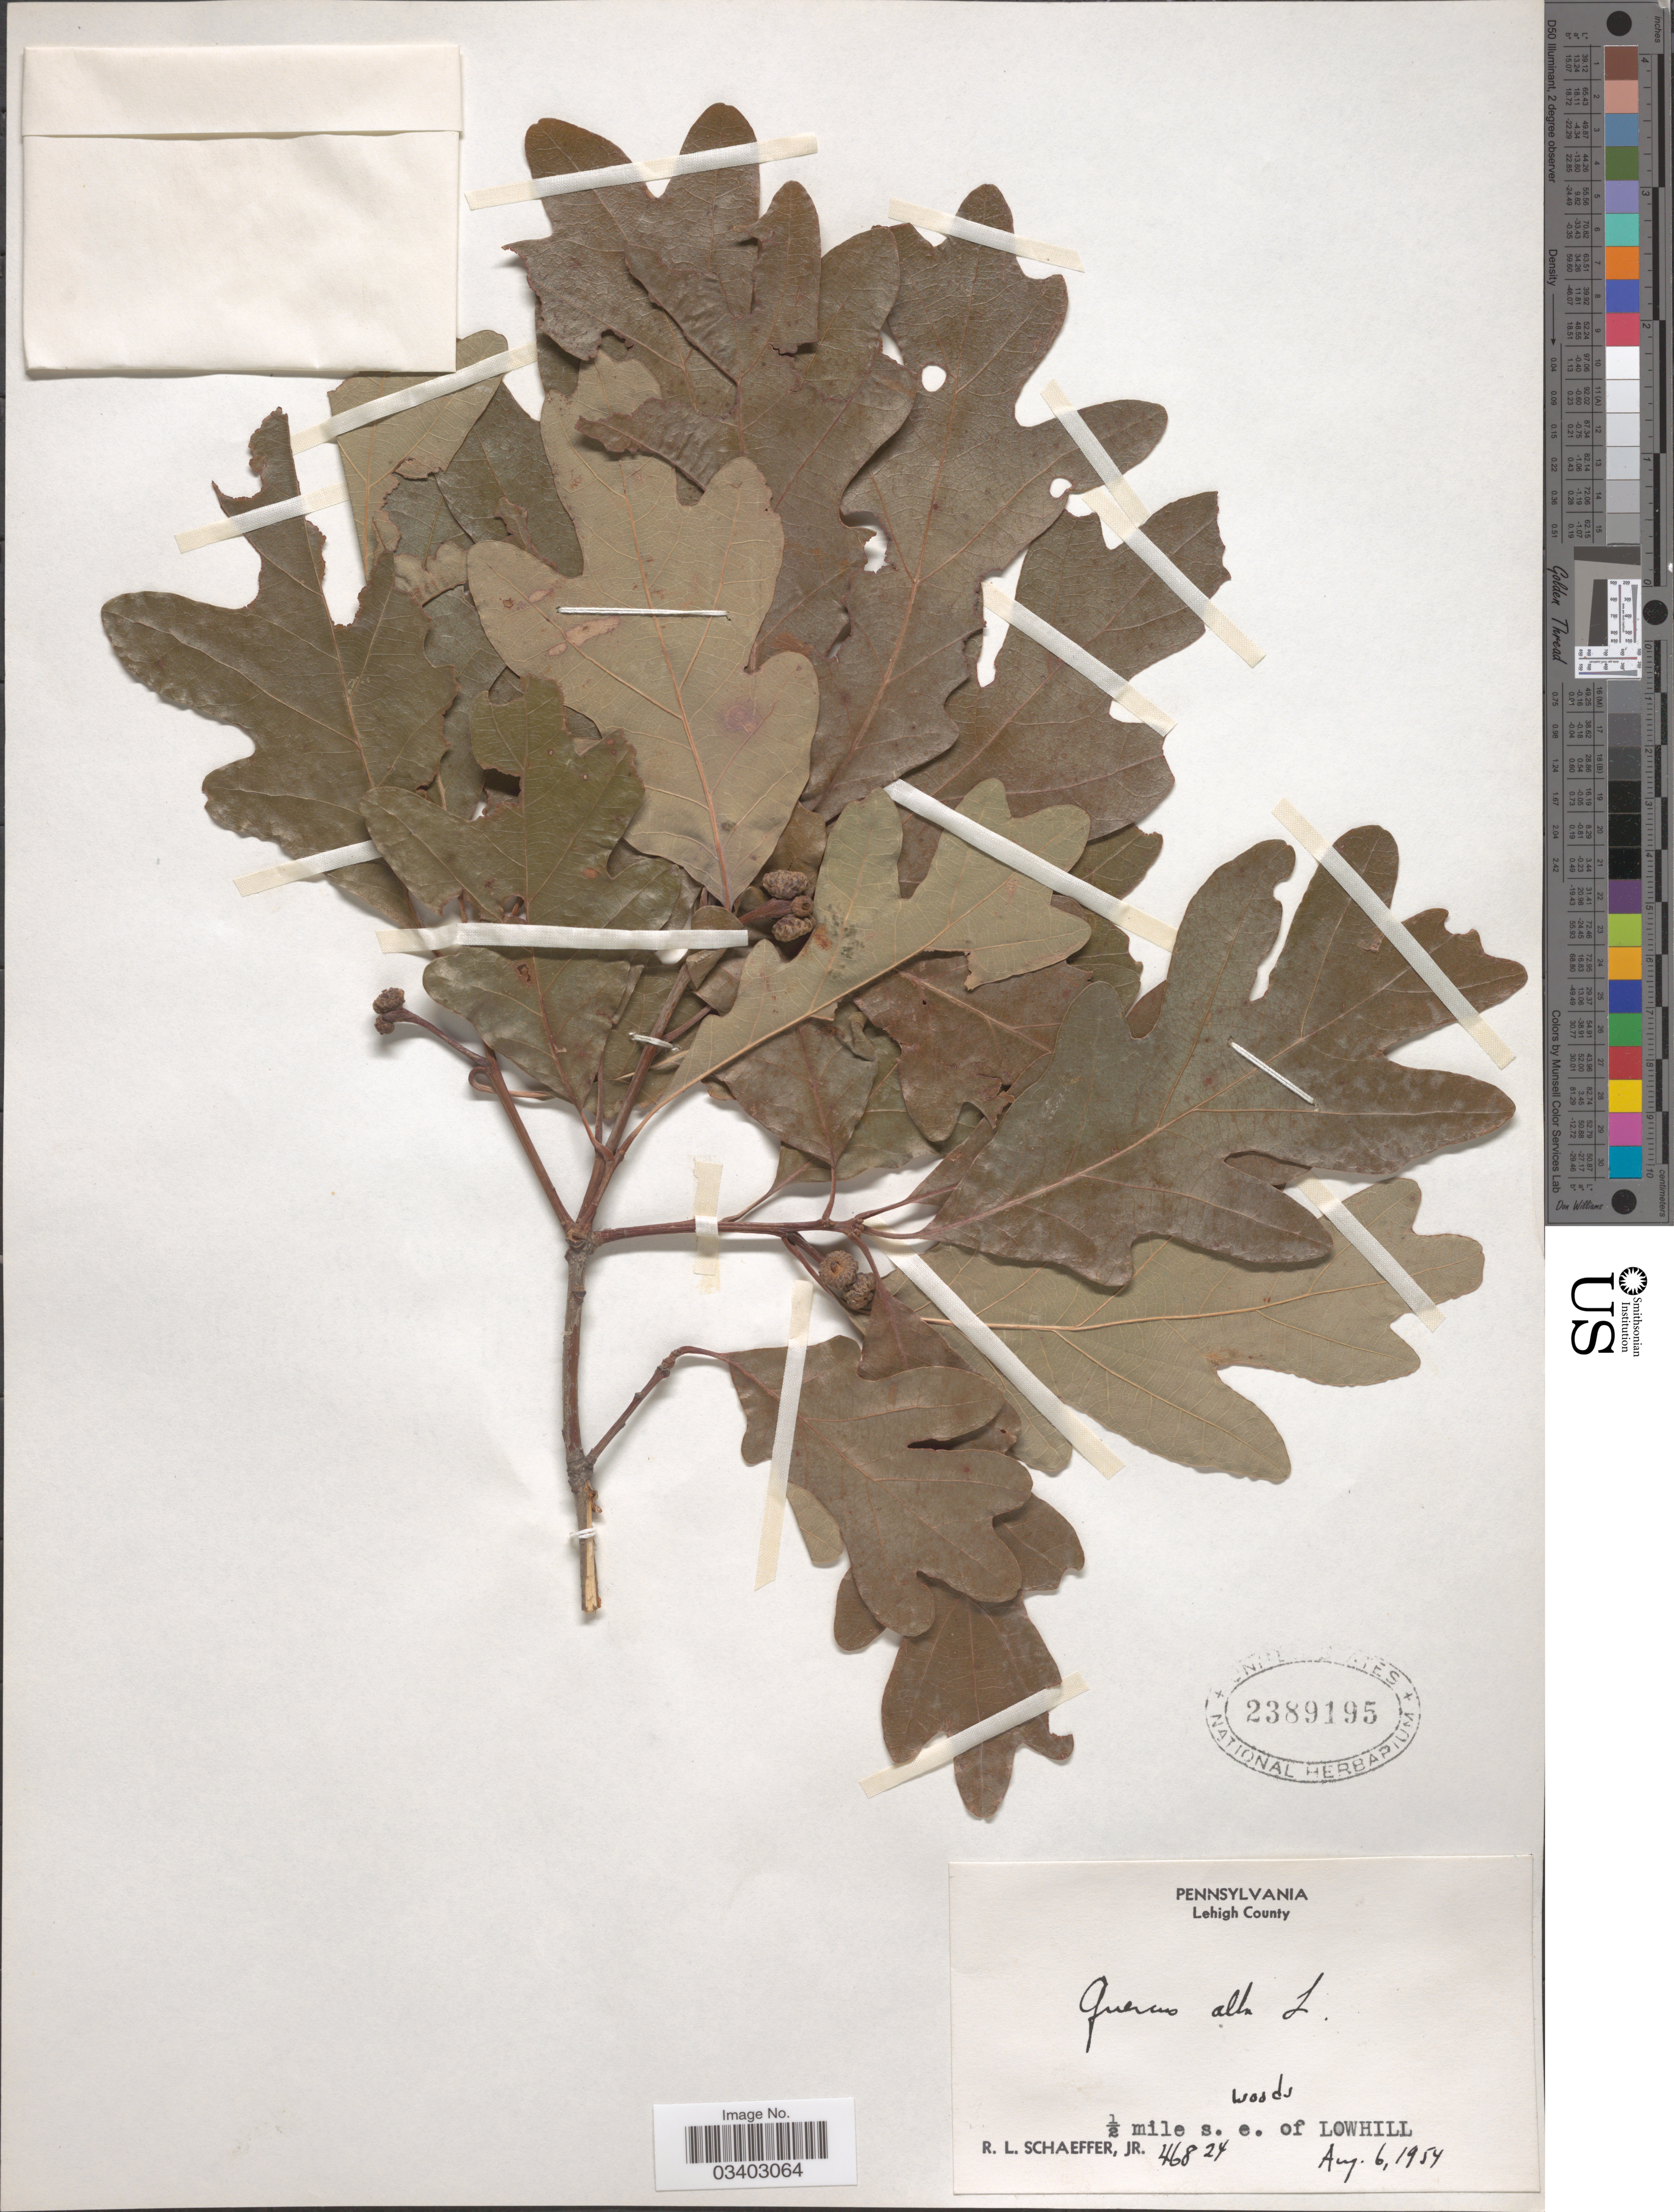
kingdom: Plantae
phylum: Tracheophyta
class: Magnoliopsida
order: Fagales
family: Fagaceae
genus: Quercus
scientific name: Quercus alba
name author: L.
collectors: R. L. Schaeffer Jr.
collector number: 46824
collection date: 1954-08-06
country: United States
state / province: Pennsylvania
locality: Lehigh County. ½ mile s. e. of Lowhill.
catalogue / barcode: US 2389195